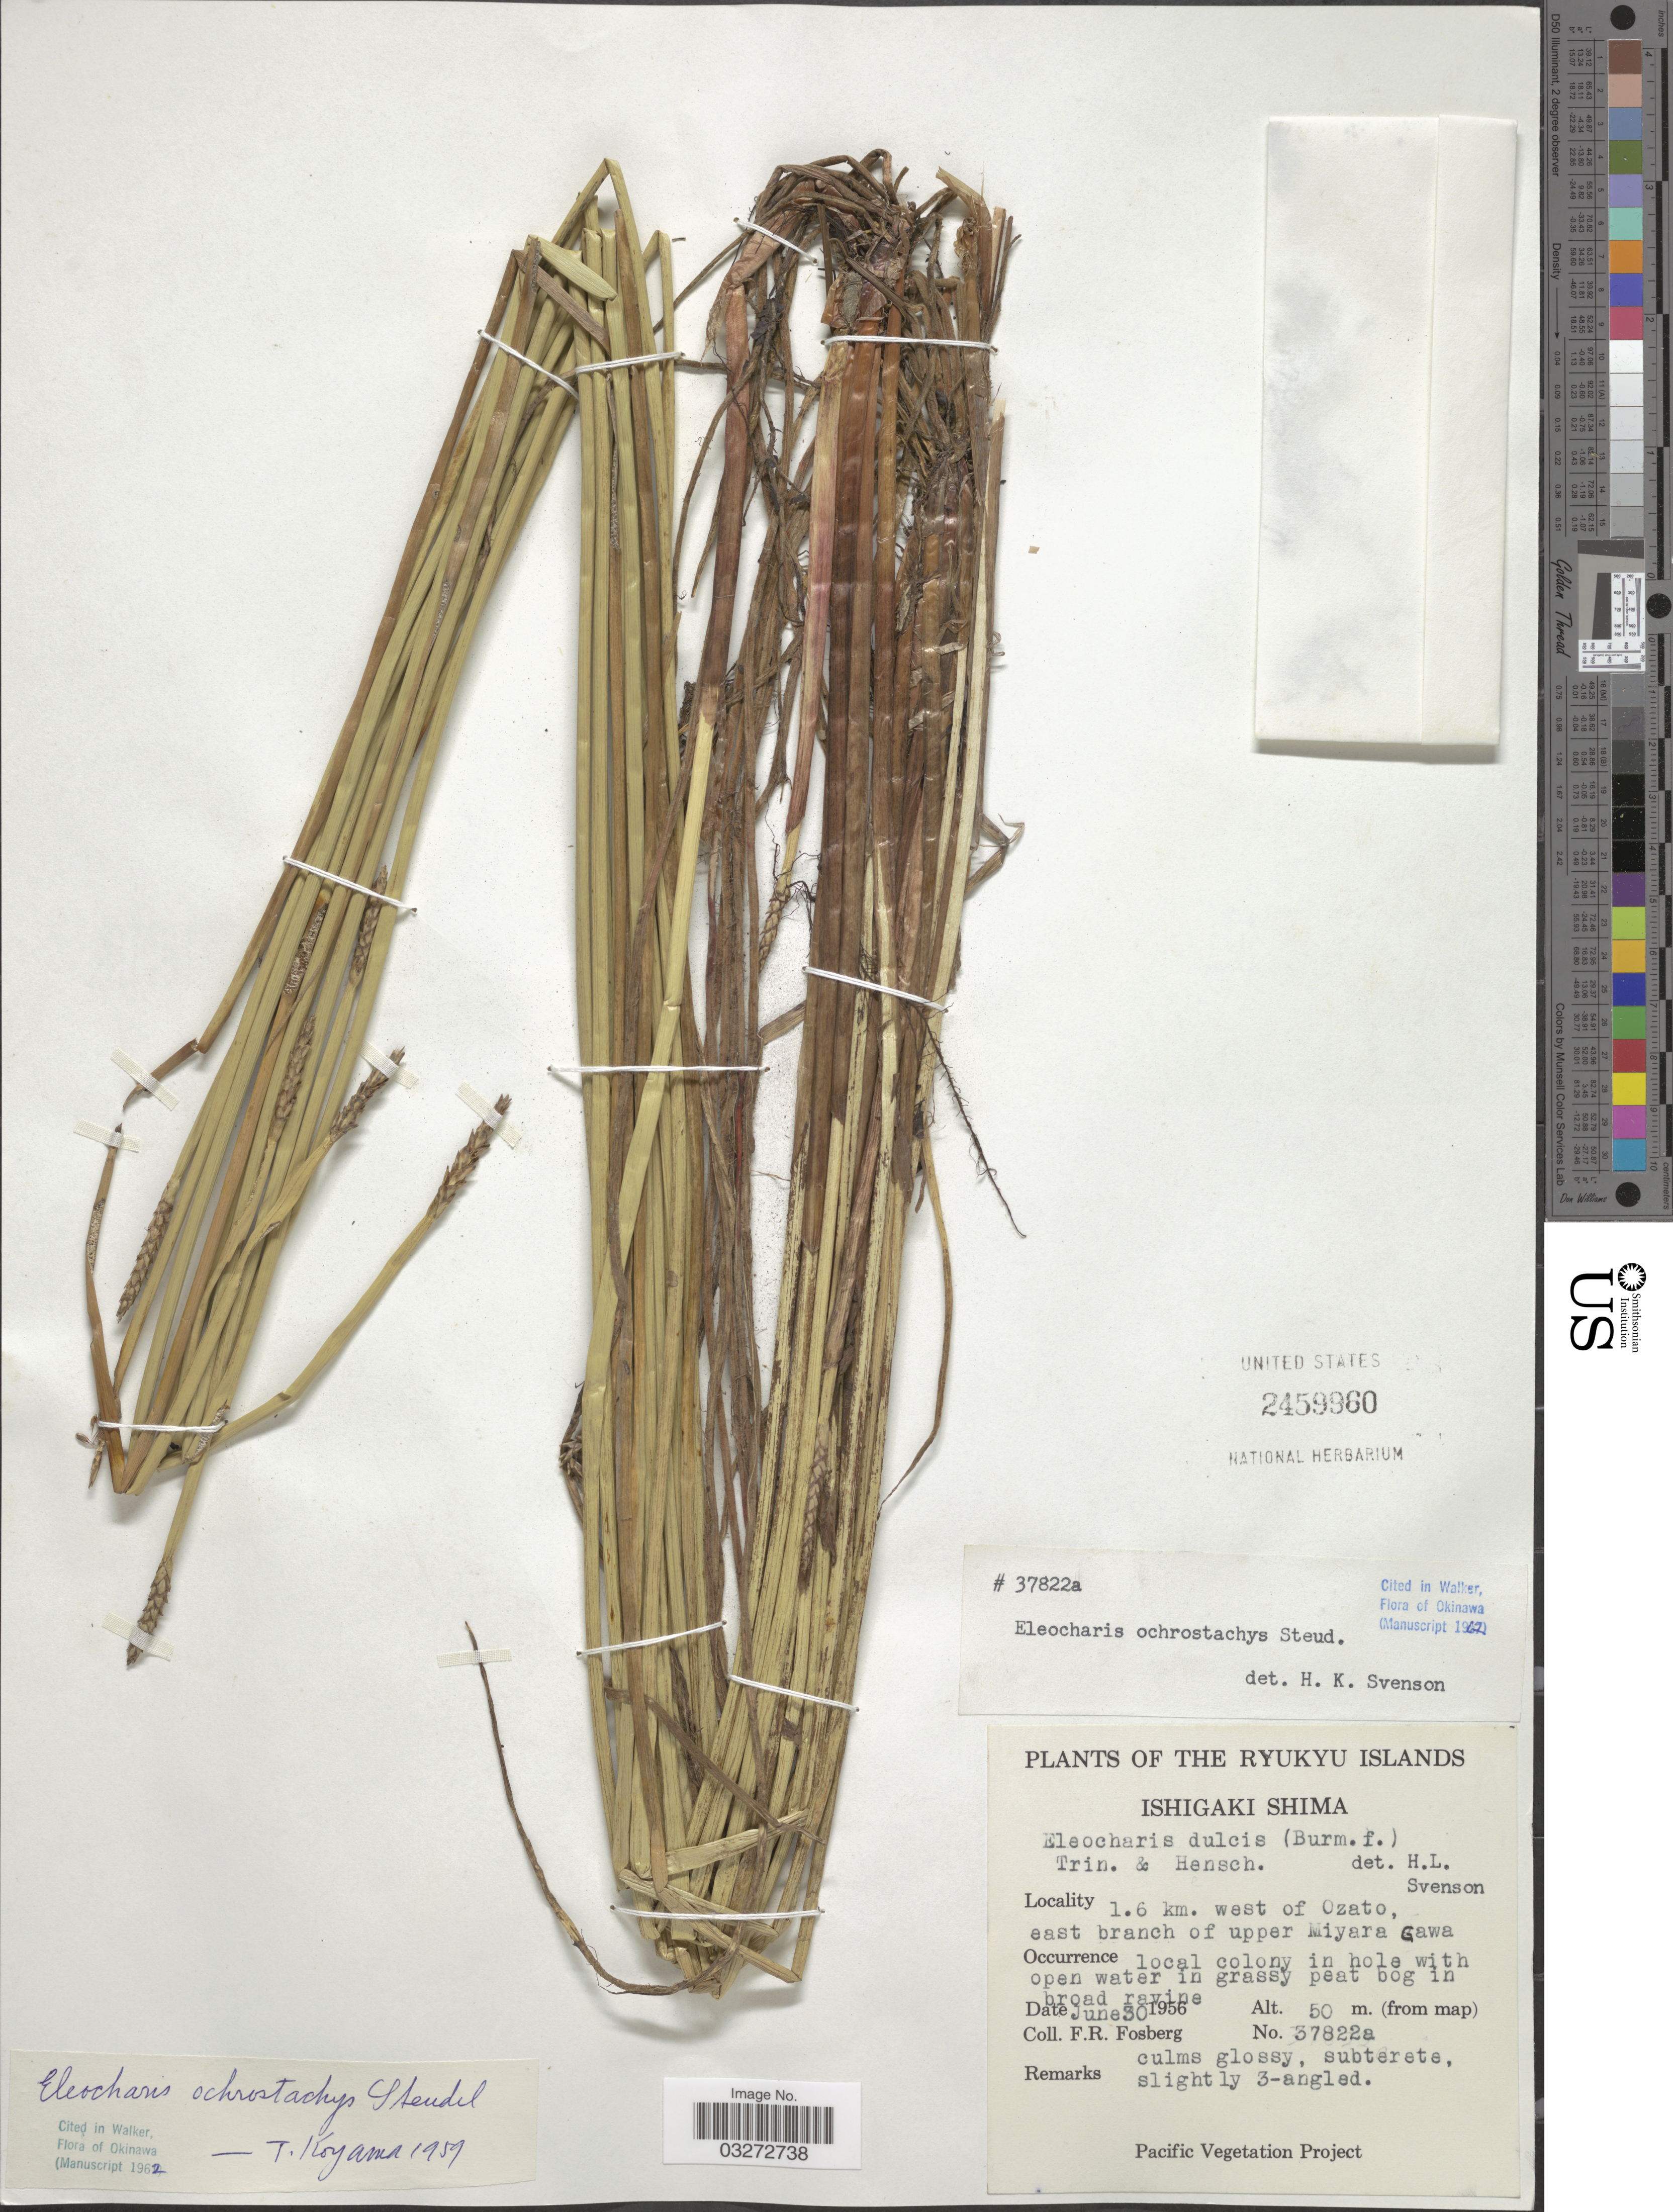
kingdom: Plantae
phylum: Tracheophyta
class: Liliopsida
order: Poales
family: Cyperaceae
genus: Eleocharis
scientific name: Eleocharis ochrostachys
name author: Steud.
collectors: F. R. Fosberg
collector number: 37822a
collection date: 1956-06-30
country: Japan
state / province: Okinawa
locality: The Ryukyu Islands. Ishigaki Shima. 1.6 km. west of Ozato, east branch of upper Miyara Gawa.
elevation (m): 50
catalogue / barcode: US 2459960